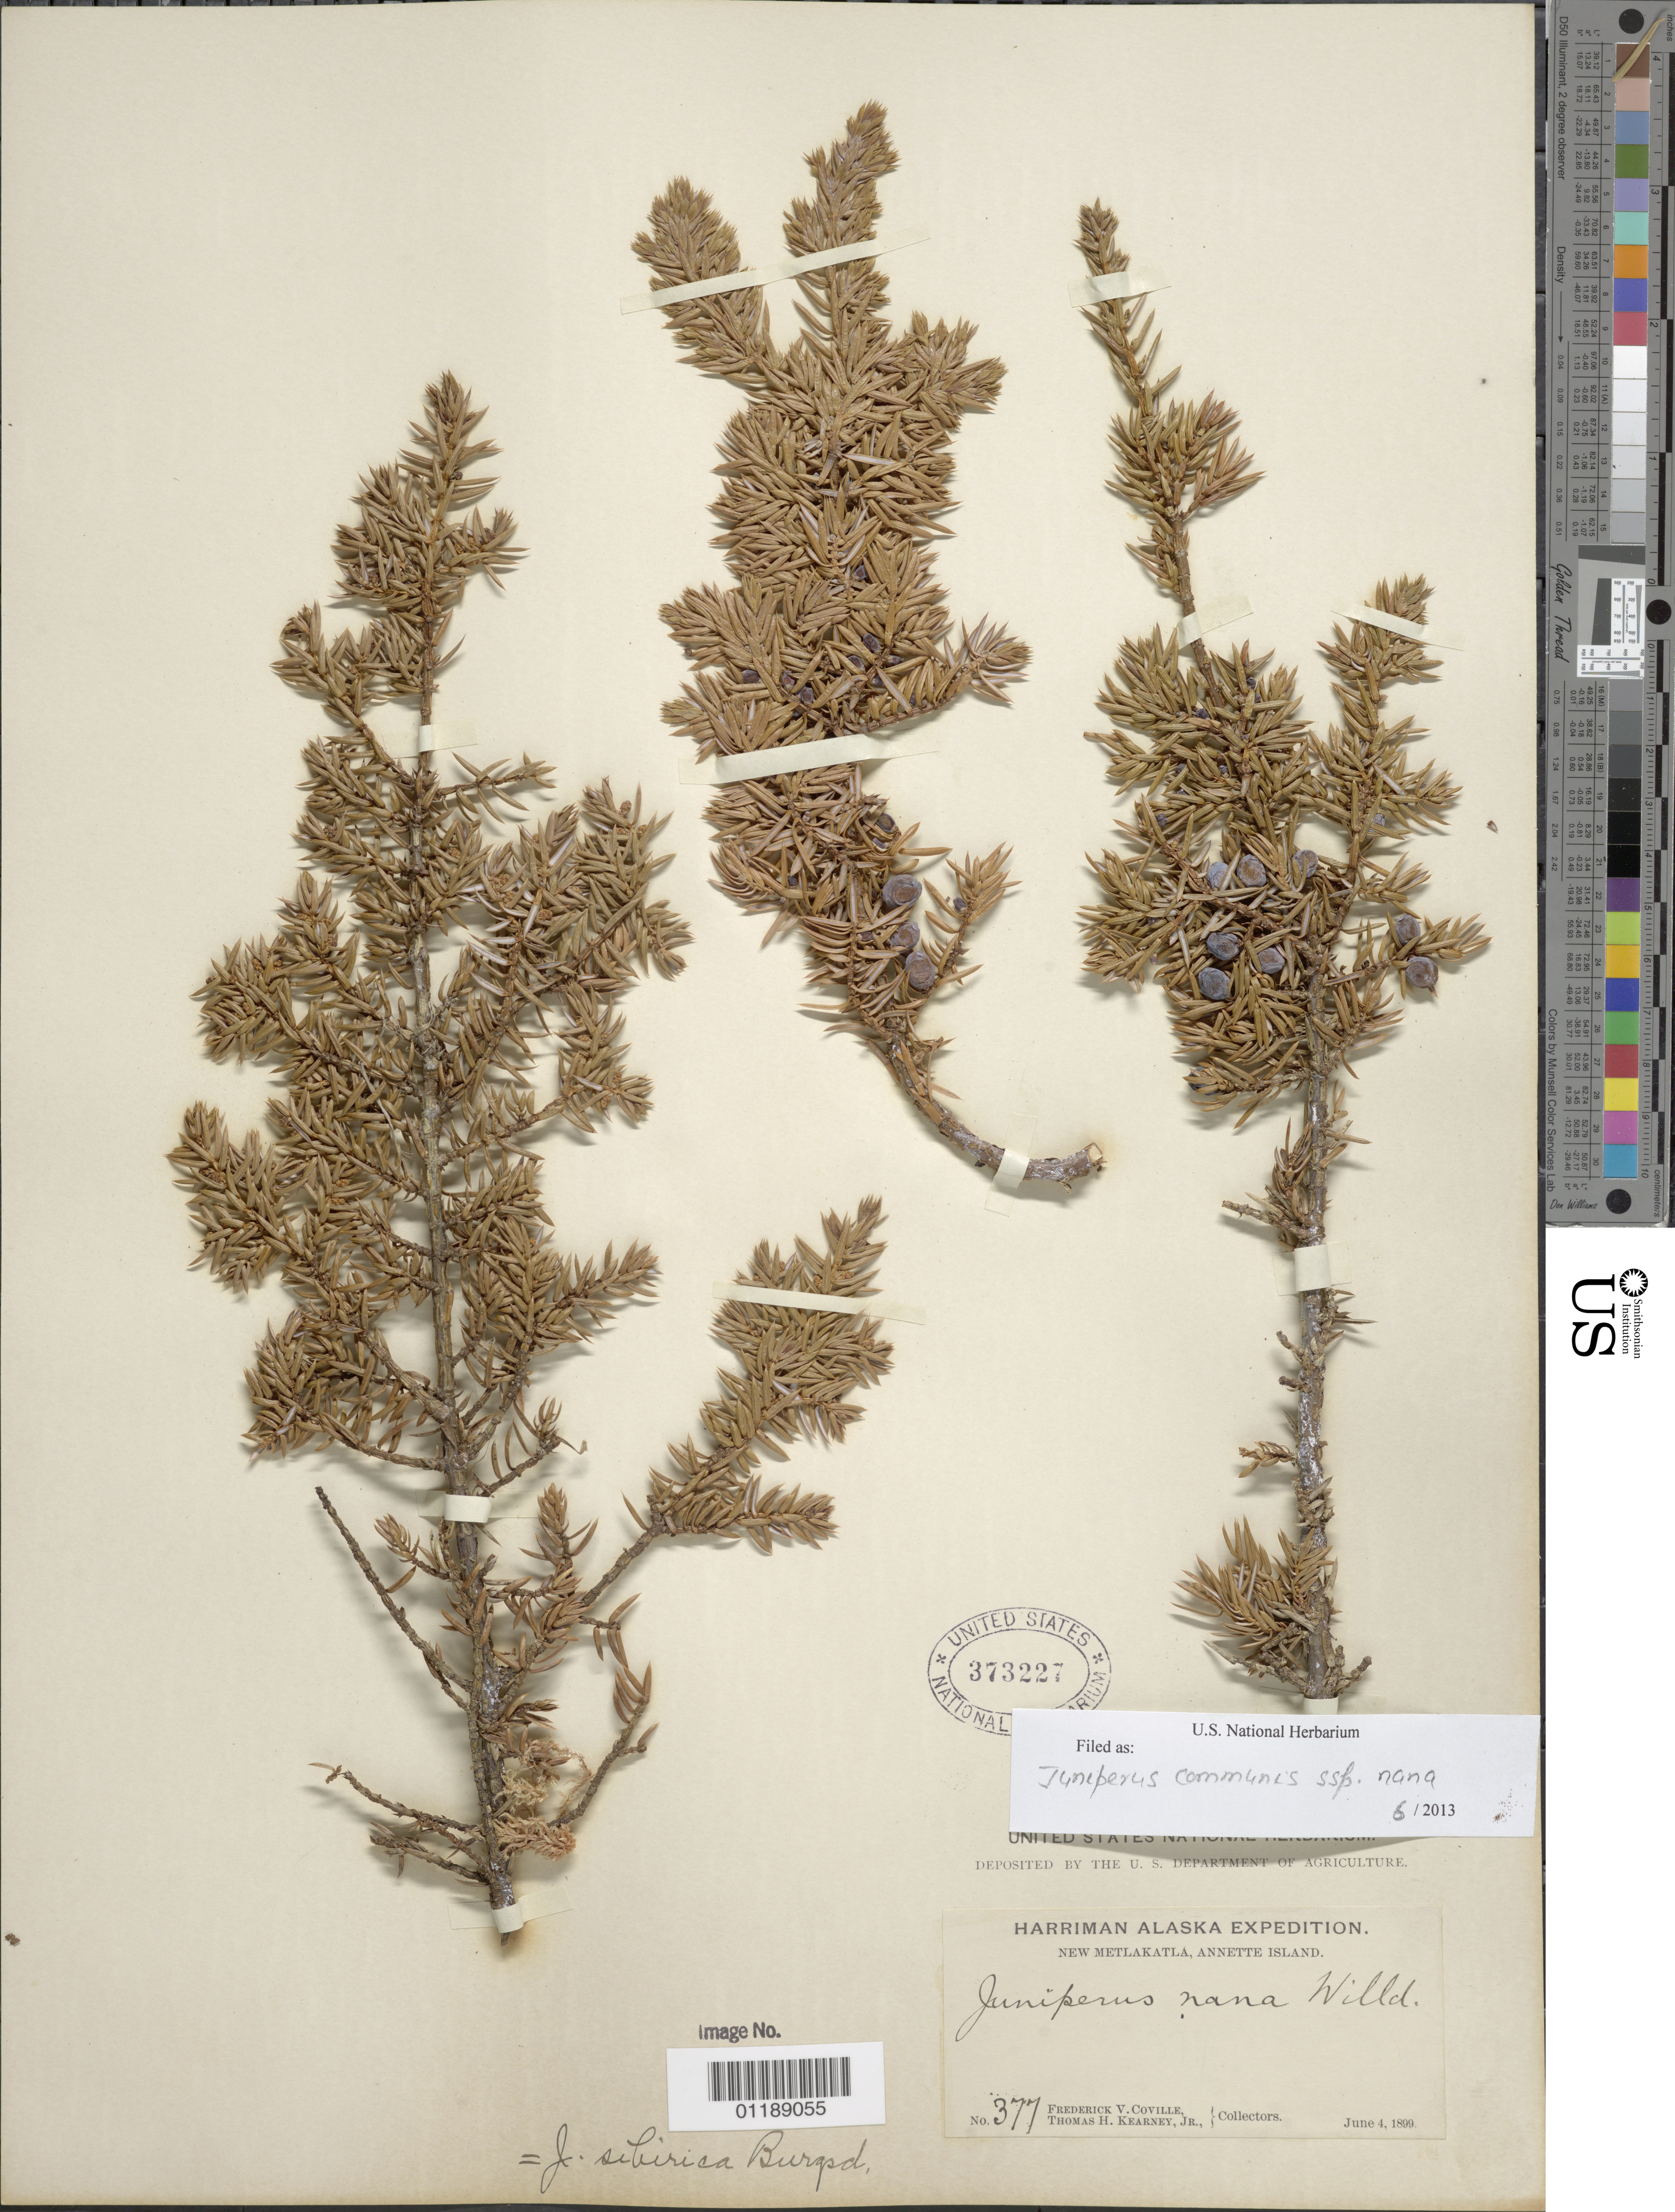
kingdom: Plantae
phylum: Tracheophyta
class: Pinopsida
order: Pinales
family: Cupressaceae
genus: Juniperus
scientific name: Juniperus communis subsp. nana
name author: (Willd.) Syme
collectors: F. V. Coville & T. H. Kearney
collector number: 377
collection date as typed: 04 Jun 1899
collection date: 1899-06-04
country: United States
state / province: Alaska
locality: New Metlakatla, Annette Island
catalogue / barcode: US 373227